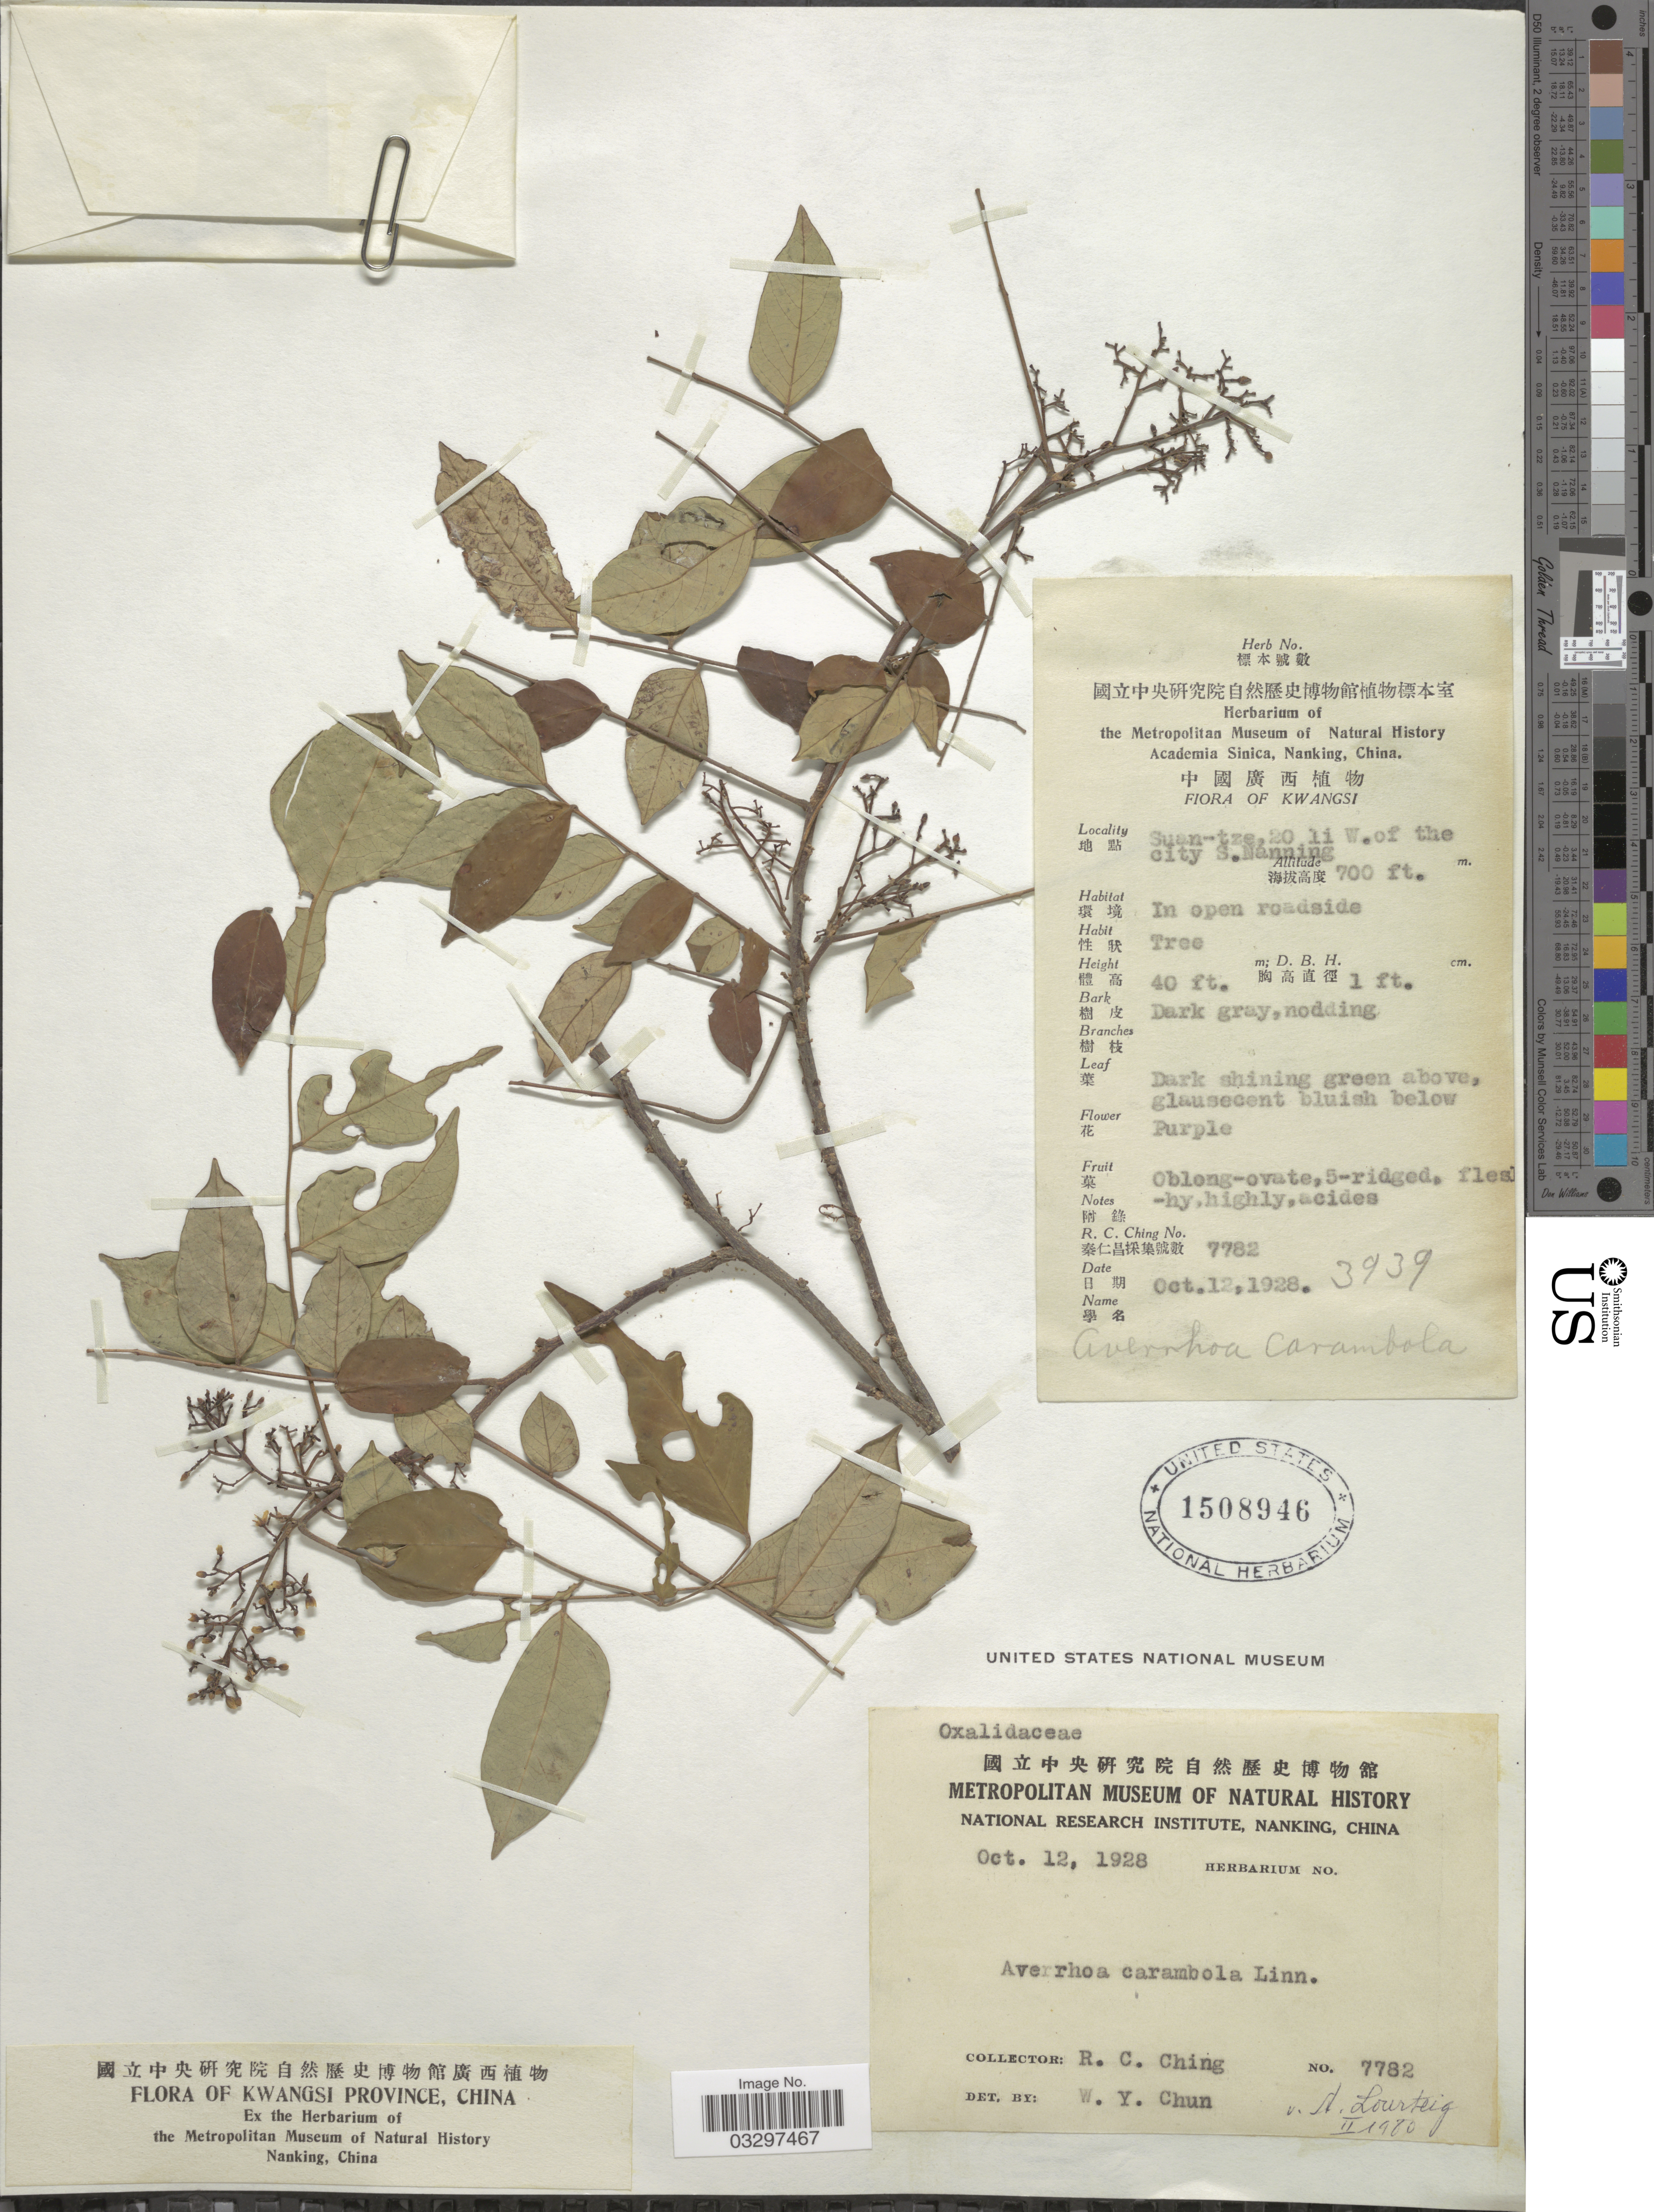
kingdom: Plantae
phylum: Tracheophyta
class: Magnoliopsida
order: Oxalidales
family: Oxalidaceae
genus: Averrhoa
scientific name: Averrhoa carambola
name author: L.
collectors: R. C. Ching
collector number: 7782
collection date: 1928-10-12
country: China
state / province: Guangxi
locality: Kwangsi. Suan-tze, 20 li W. of the city S. Nanning.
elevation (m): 213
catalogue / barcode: US 1508946